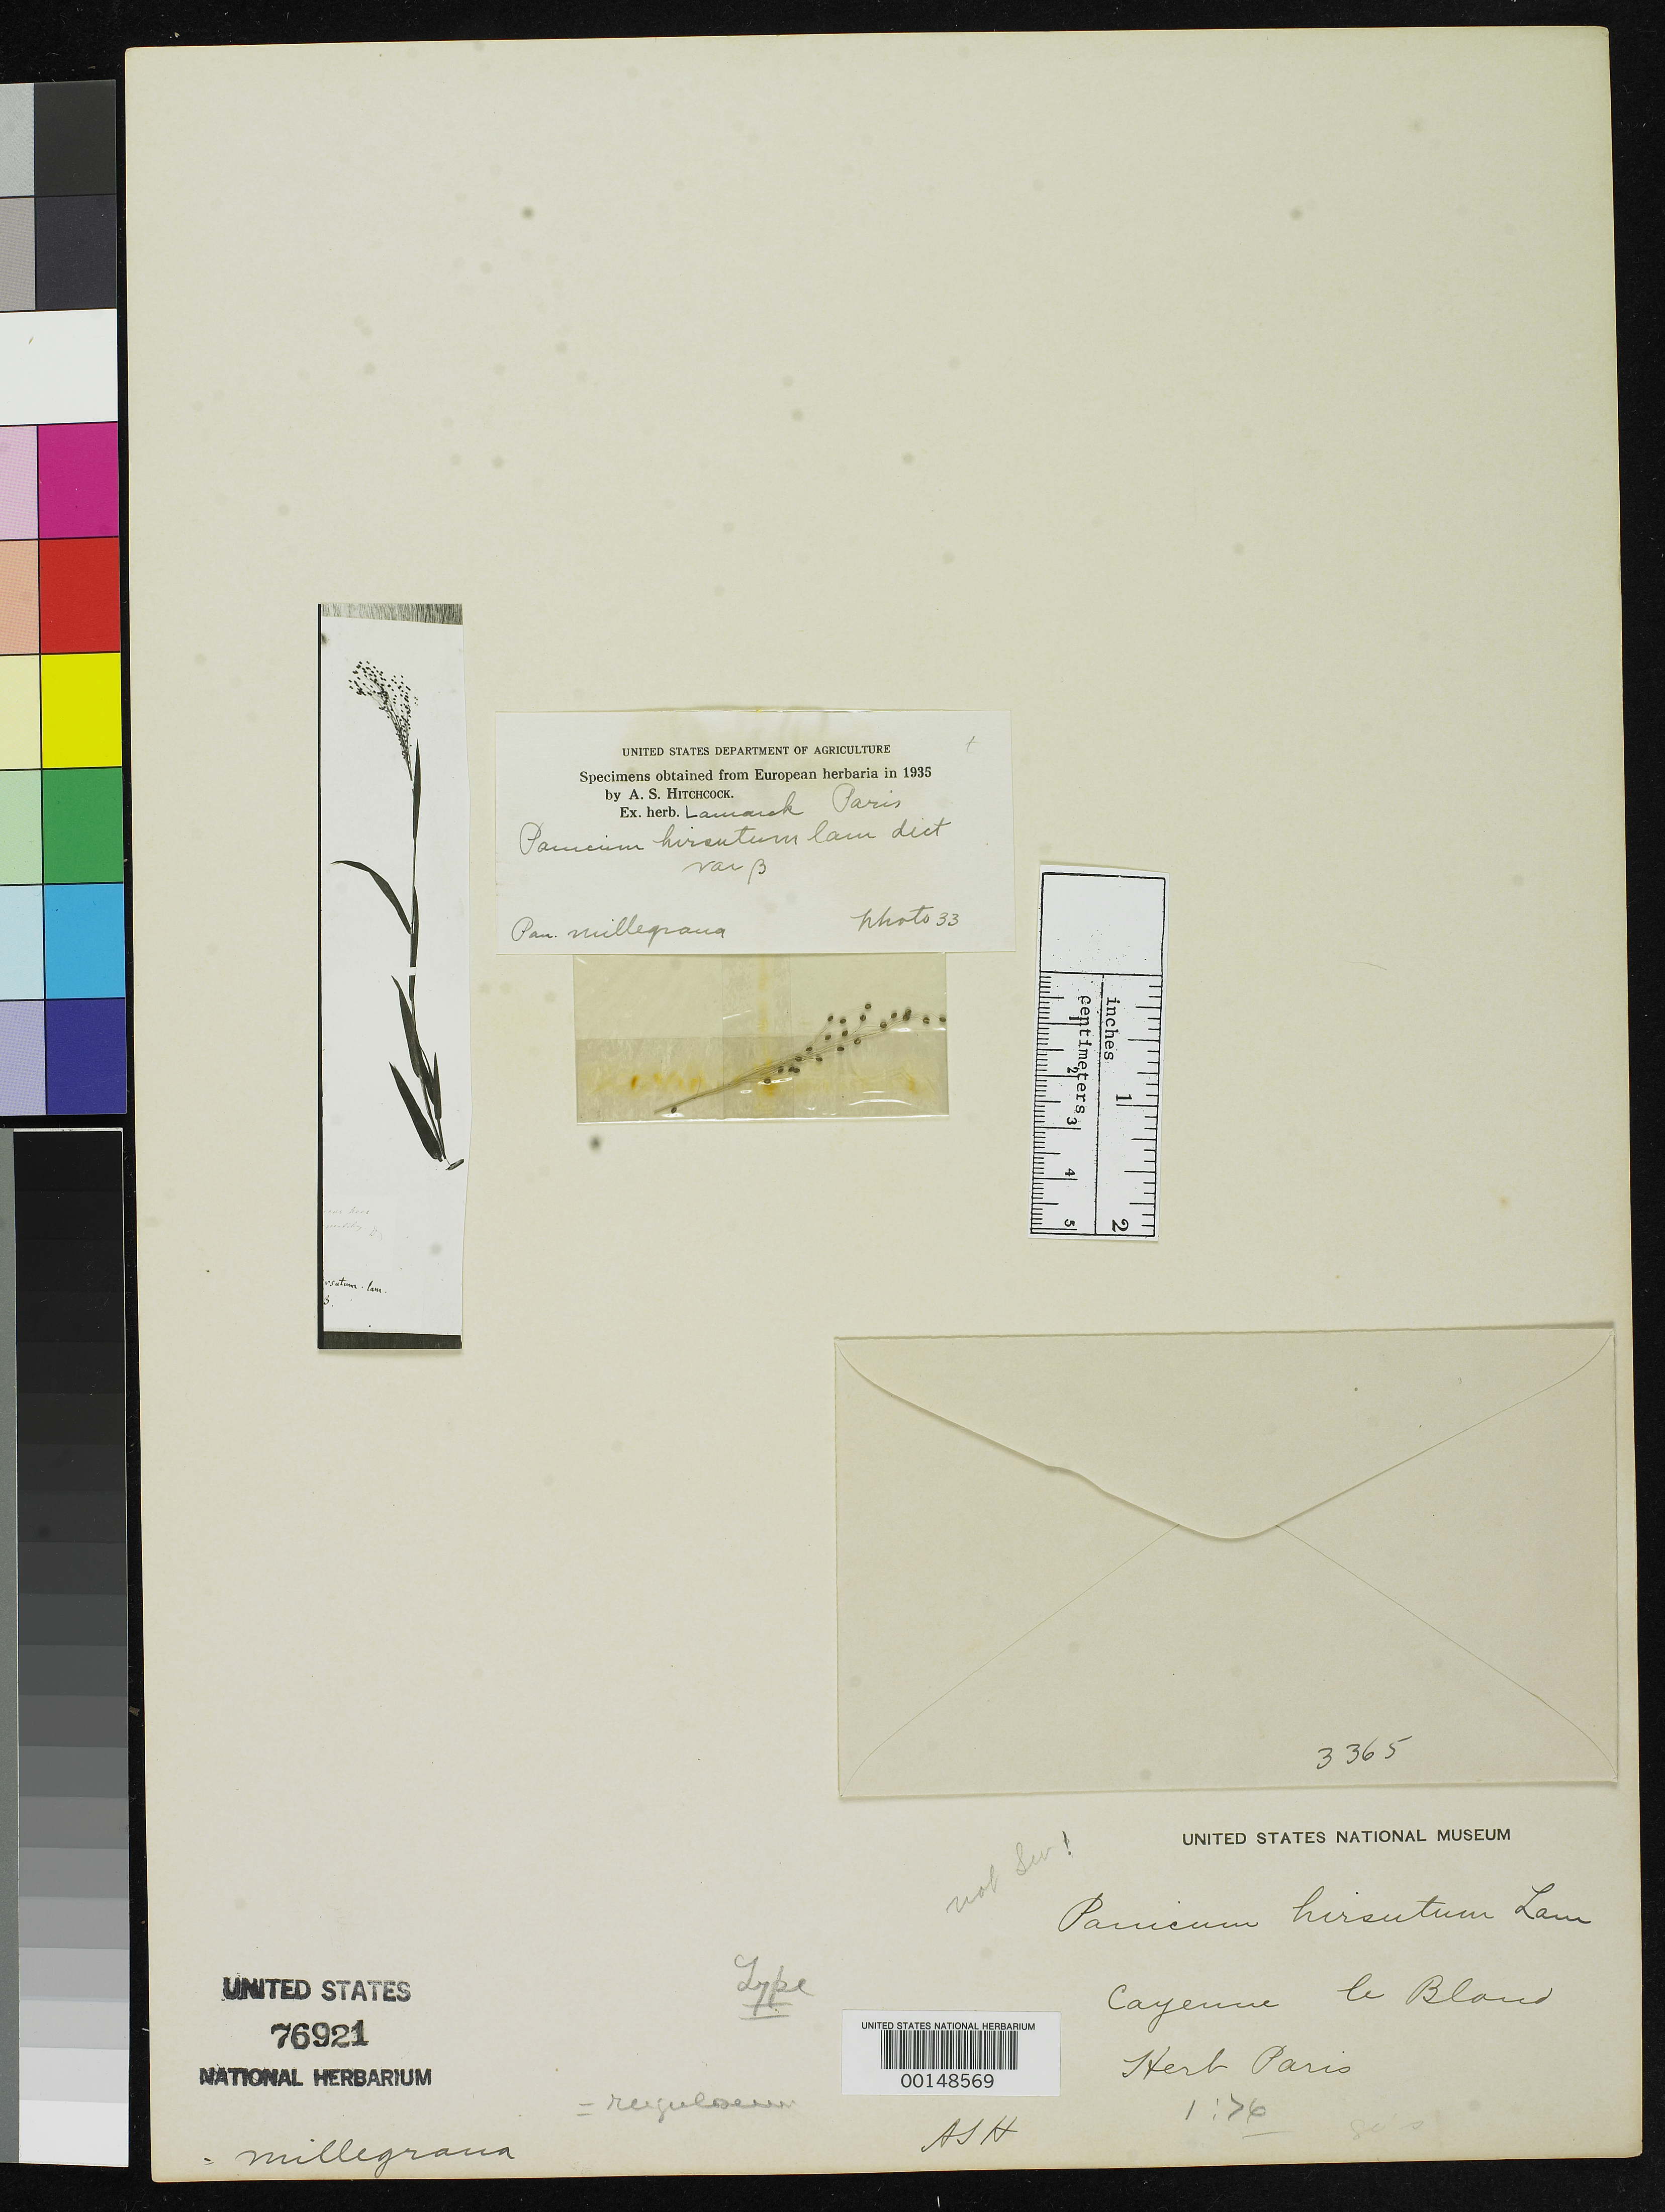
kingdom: Plantae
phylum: Tracheophyta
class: Liliopsida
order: Poales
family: Poaceae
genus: Panicum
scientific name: Panicum hirsutum Lam., nom. illeg.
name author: Lam.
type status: Type Fragment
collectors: D. Le Blond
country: French Guiana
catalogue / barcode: US 76921